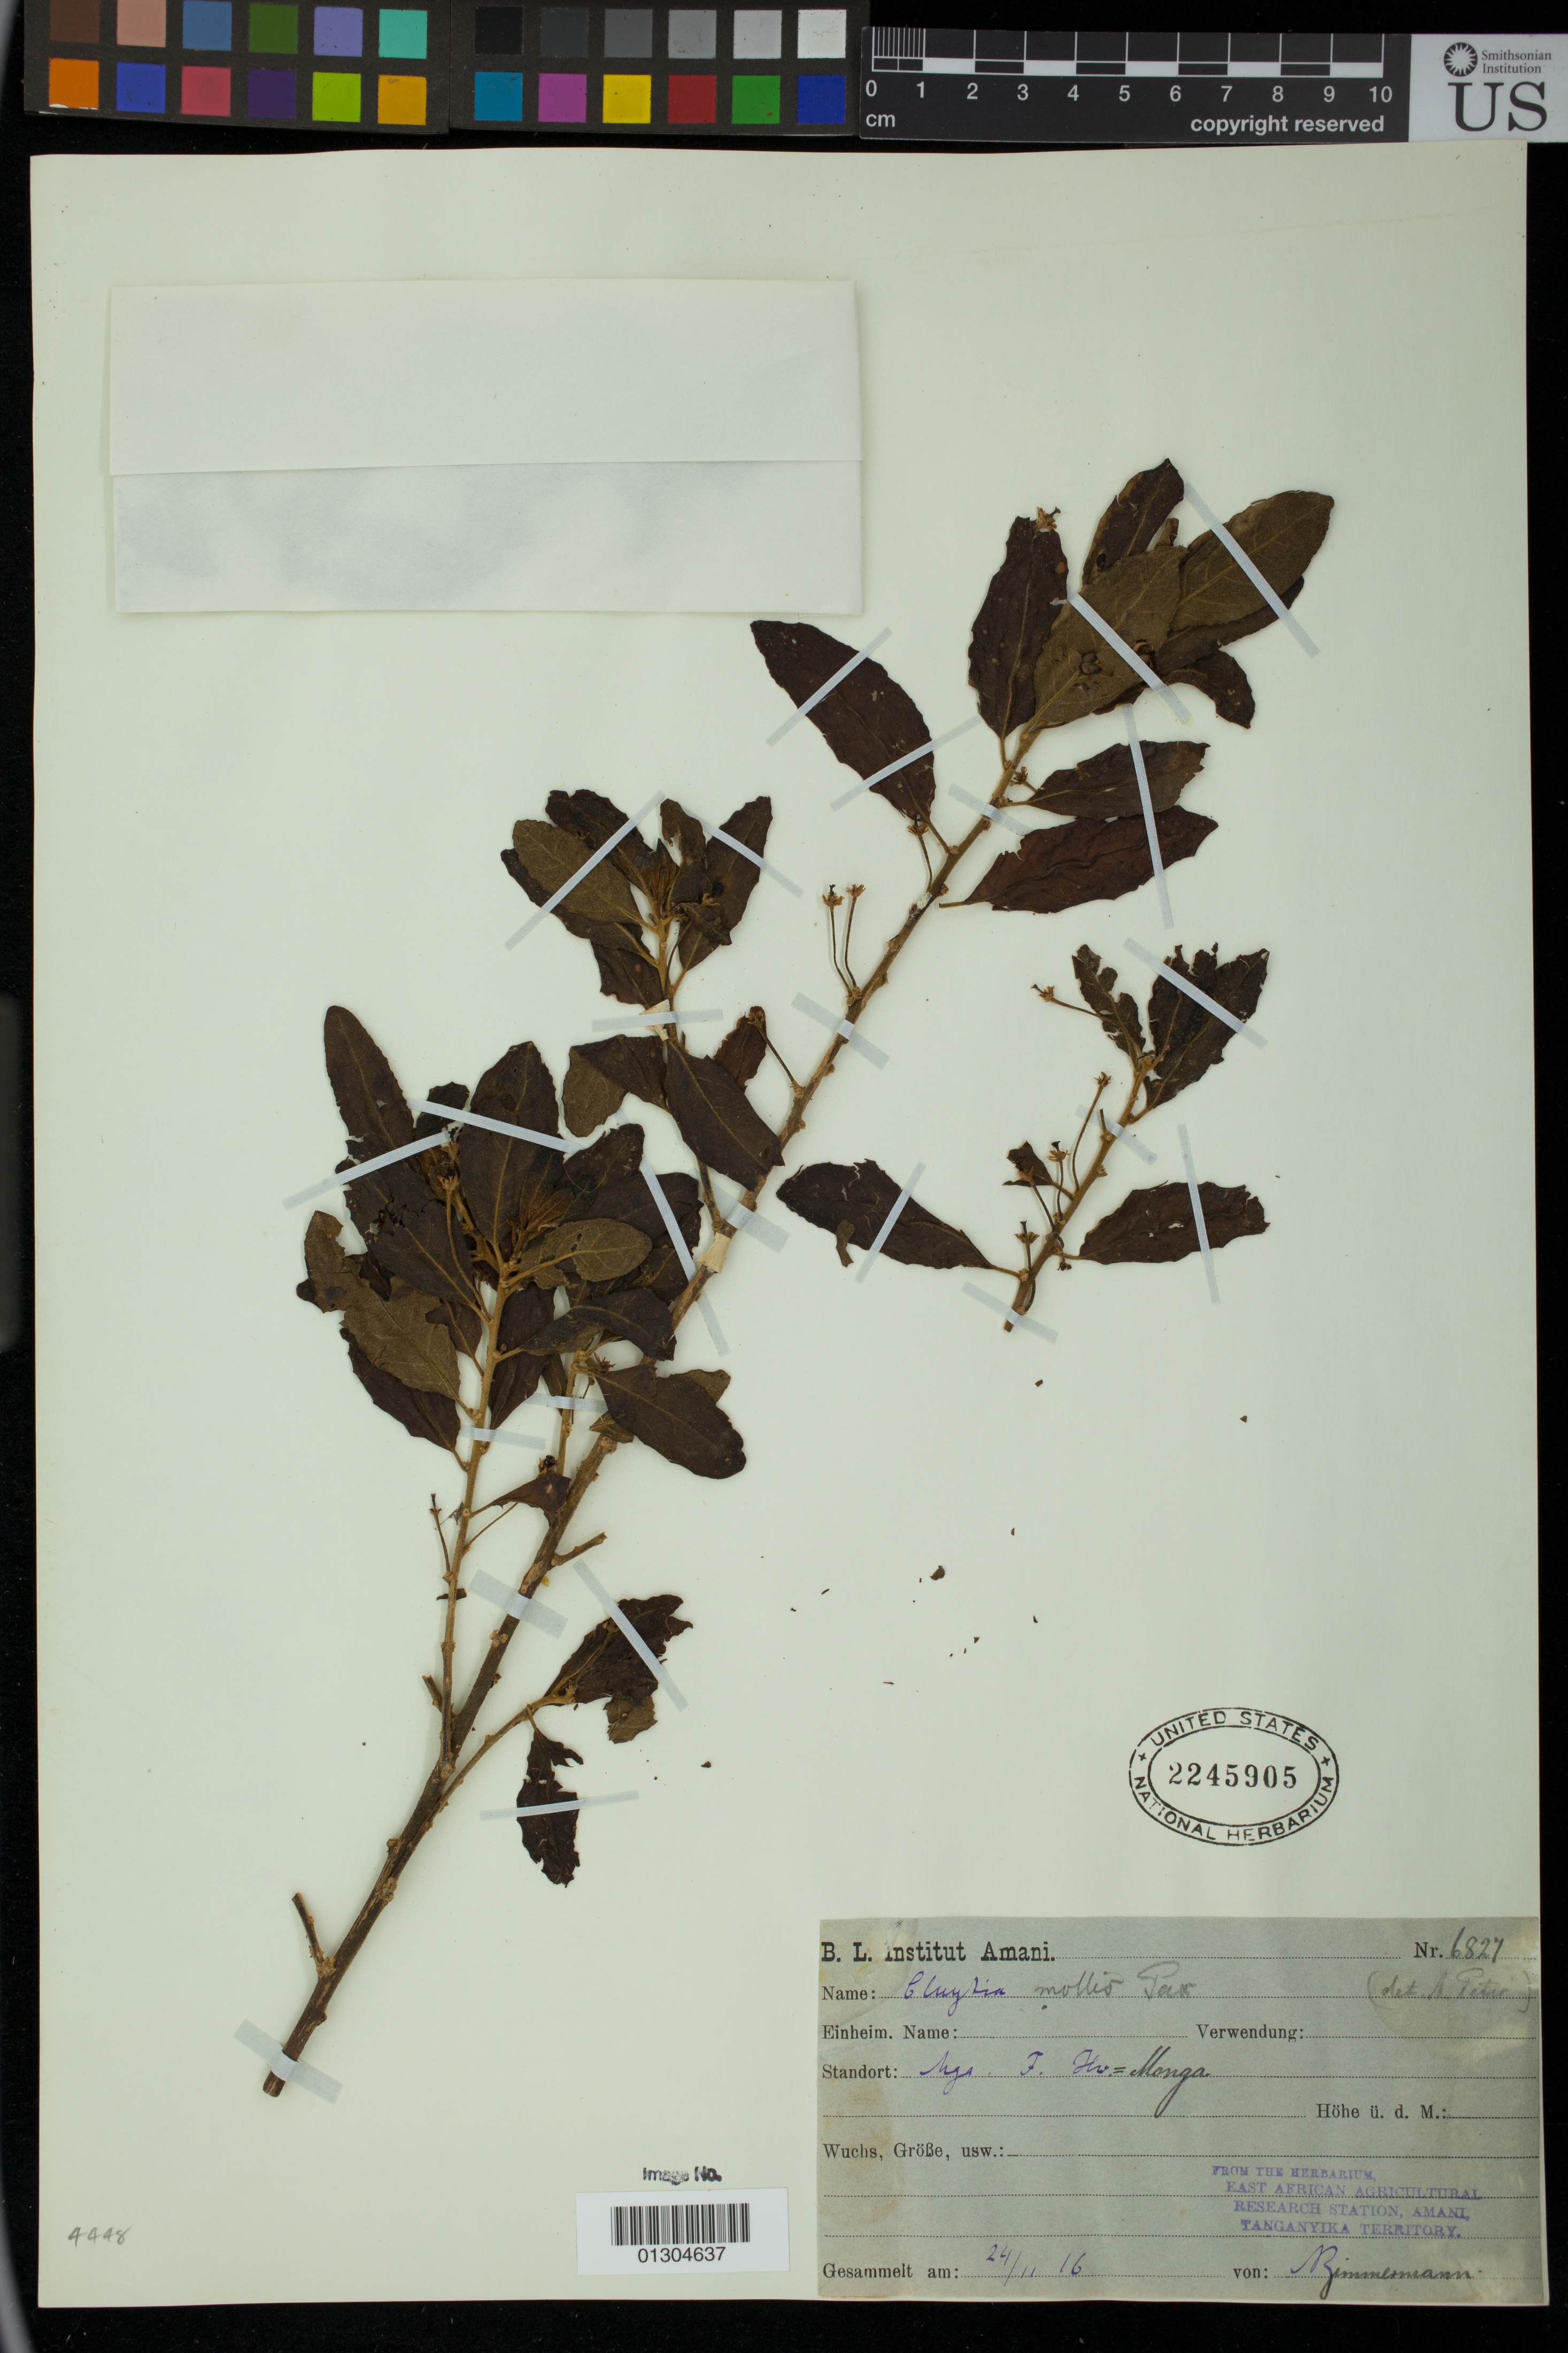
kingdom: Plantae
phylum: Tracheophyta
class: Magnoliopsida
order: Malpighiales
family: Peraceae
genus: Clutia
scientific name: Clutia mollis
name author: Pax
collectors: -. Zimmermann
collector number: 6827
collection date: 1916-11-24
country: Tanzania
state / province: Tanga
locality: Amani, Tanganyika Territory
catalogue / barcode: US 2245905